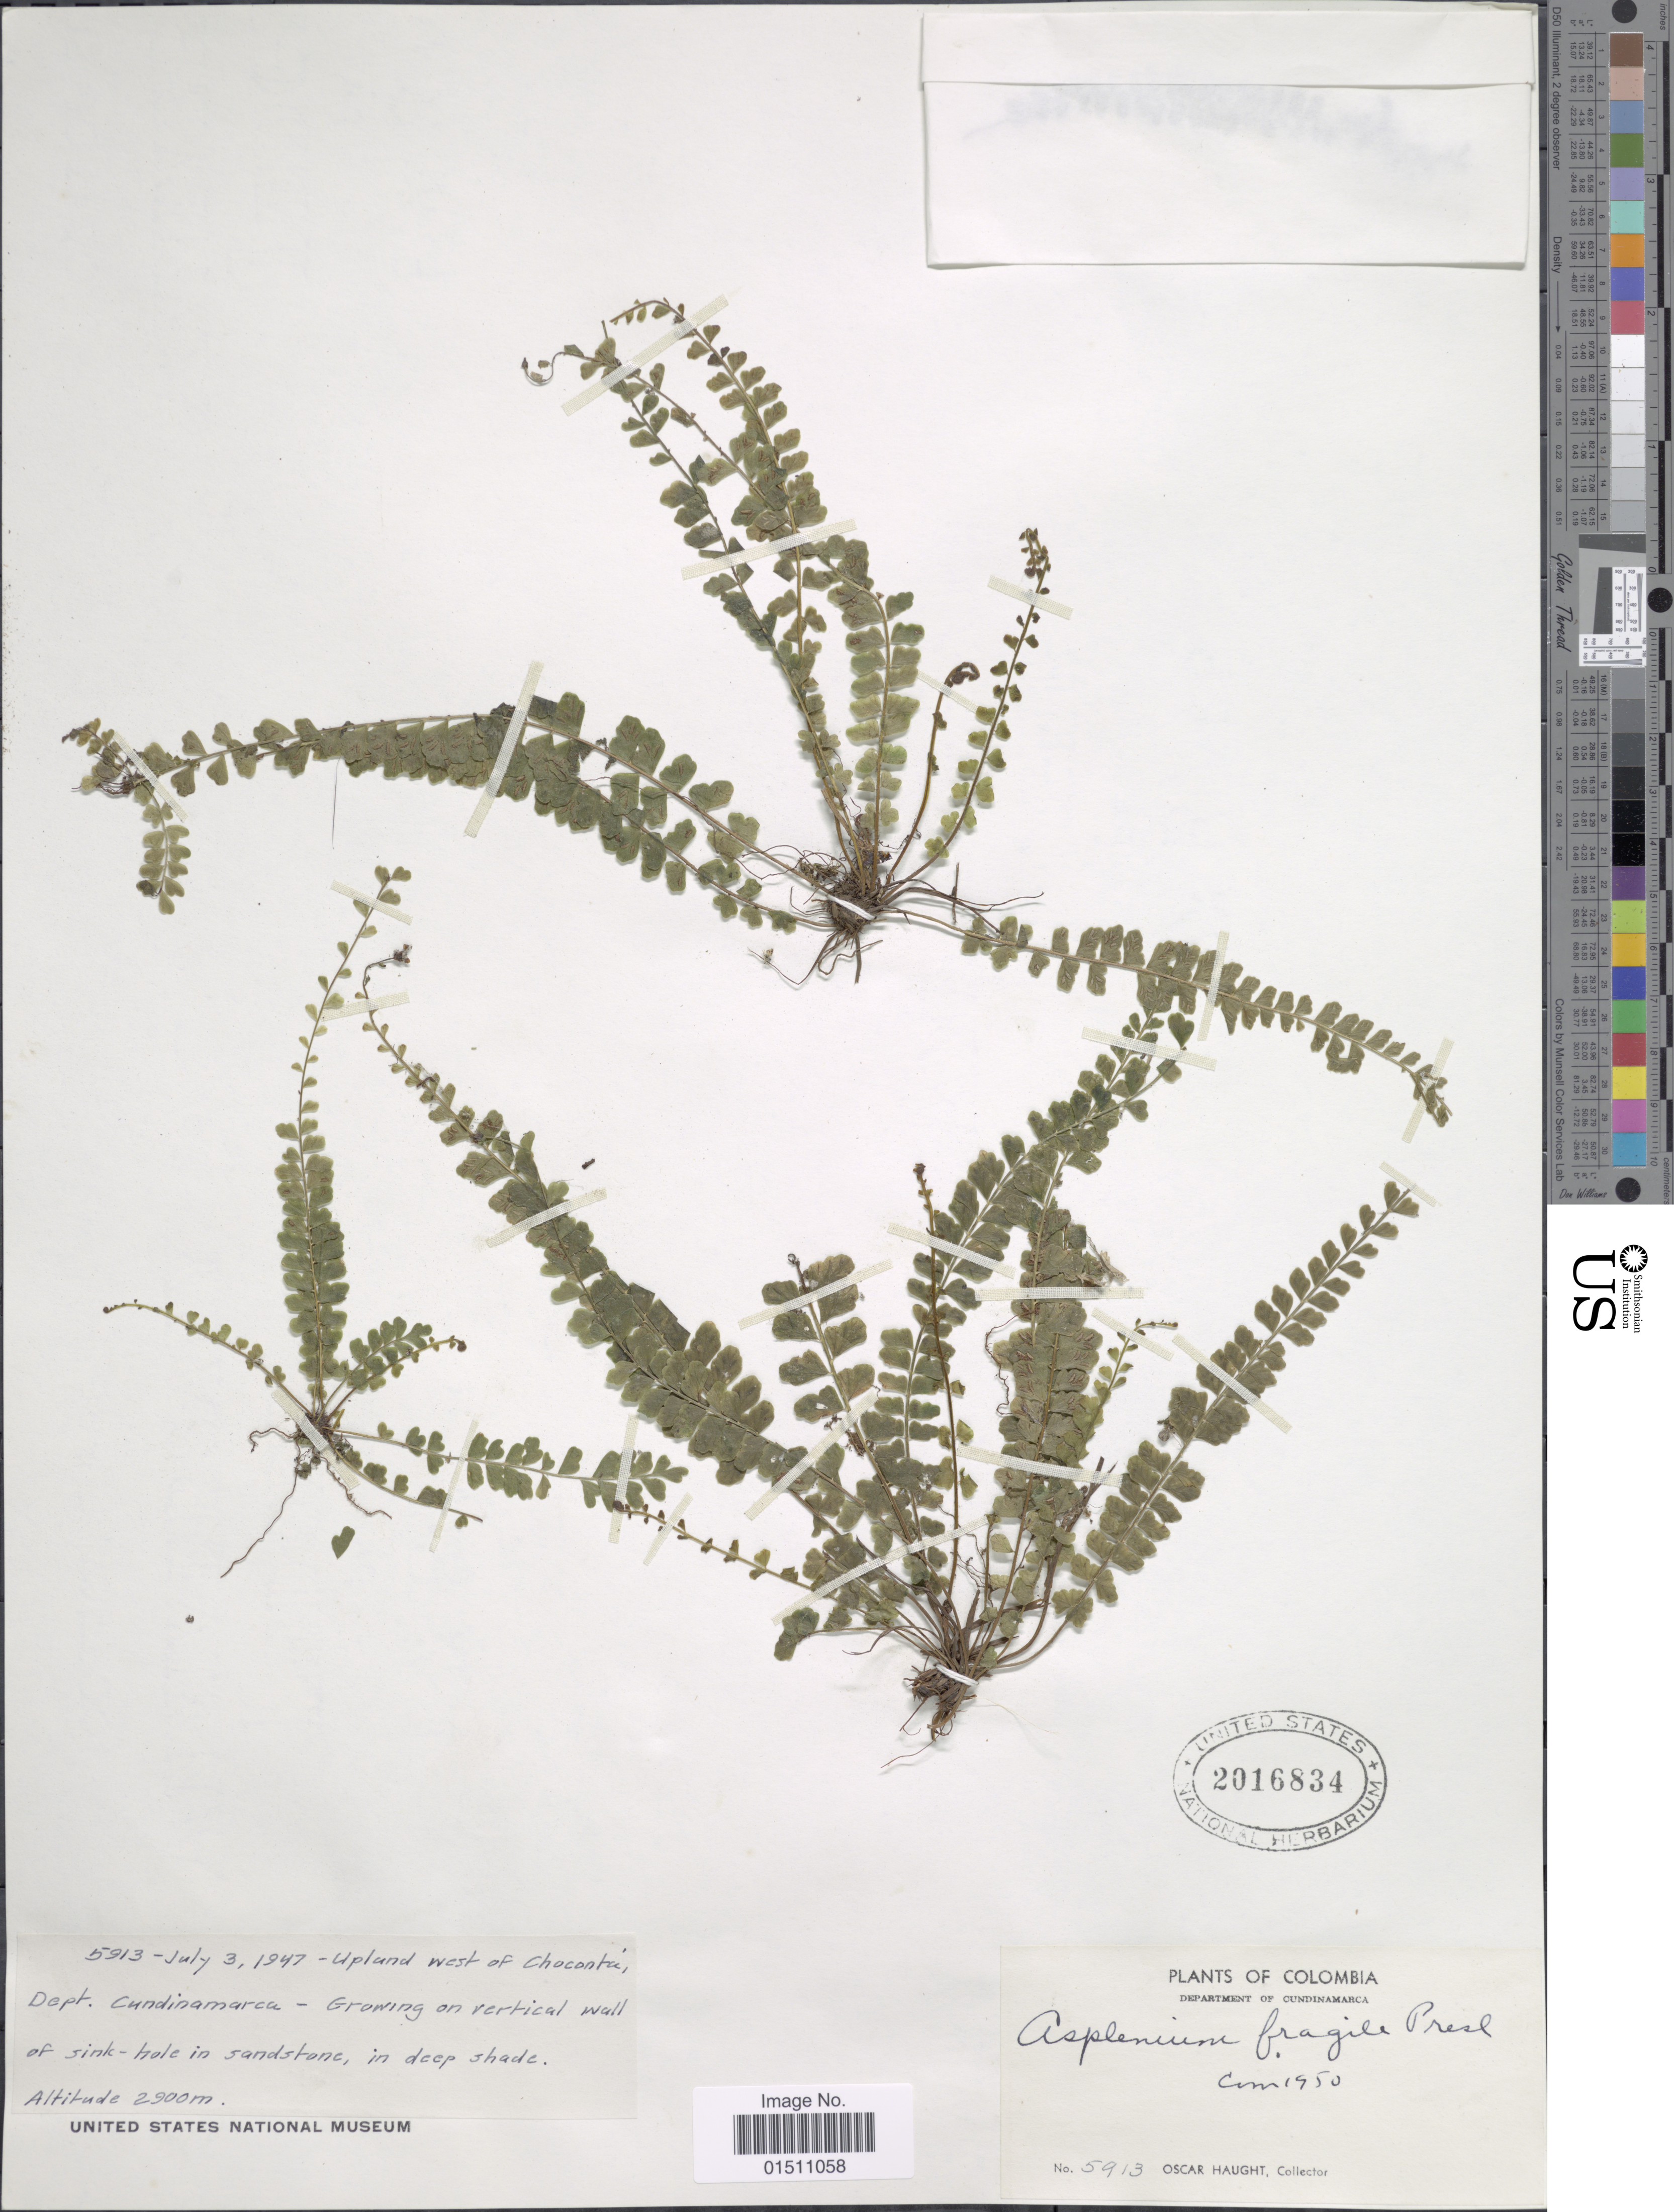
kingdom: Plantae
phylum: Tracheophyta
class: Polypodiopsida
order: Polypodiales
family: Aspleniaceae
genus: Asplenium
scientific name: Asplenium fragile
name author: C. Presl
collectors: O. L. Haught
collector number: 5913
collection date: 1947-07-03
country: Colombia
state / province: Cundinamarca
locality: Colombia, Department of Cundinamarca, Upland west of Chocontu.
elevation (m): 2900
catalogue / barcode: US 2016834